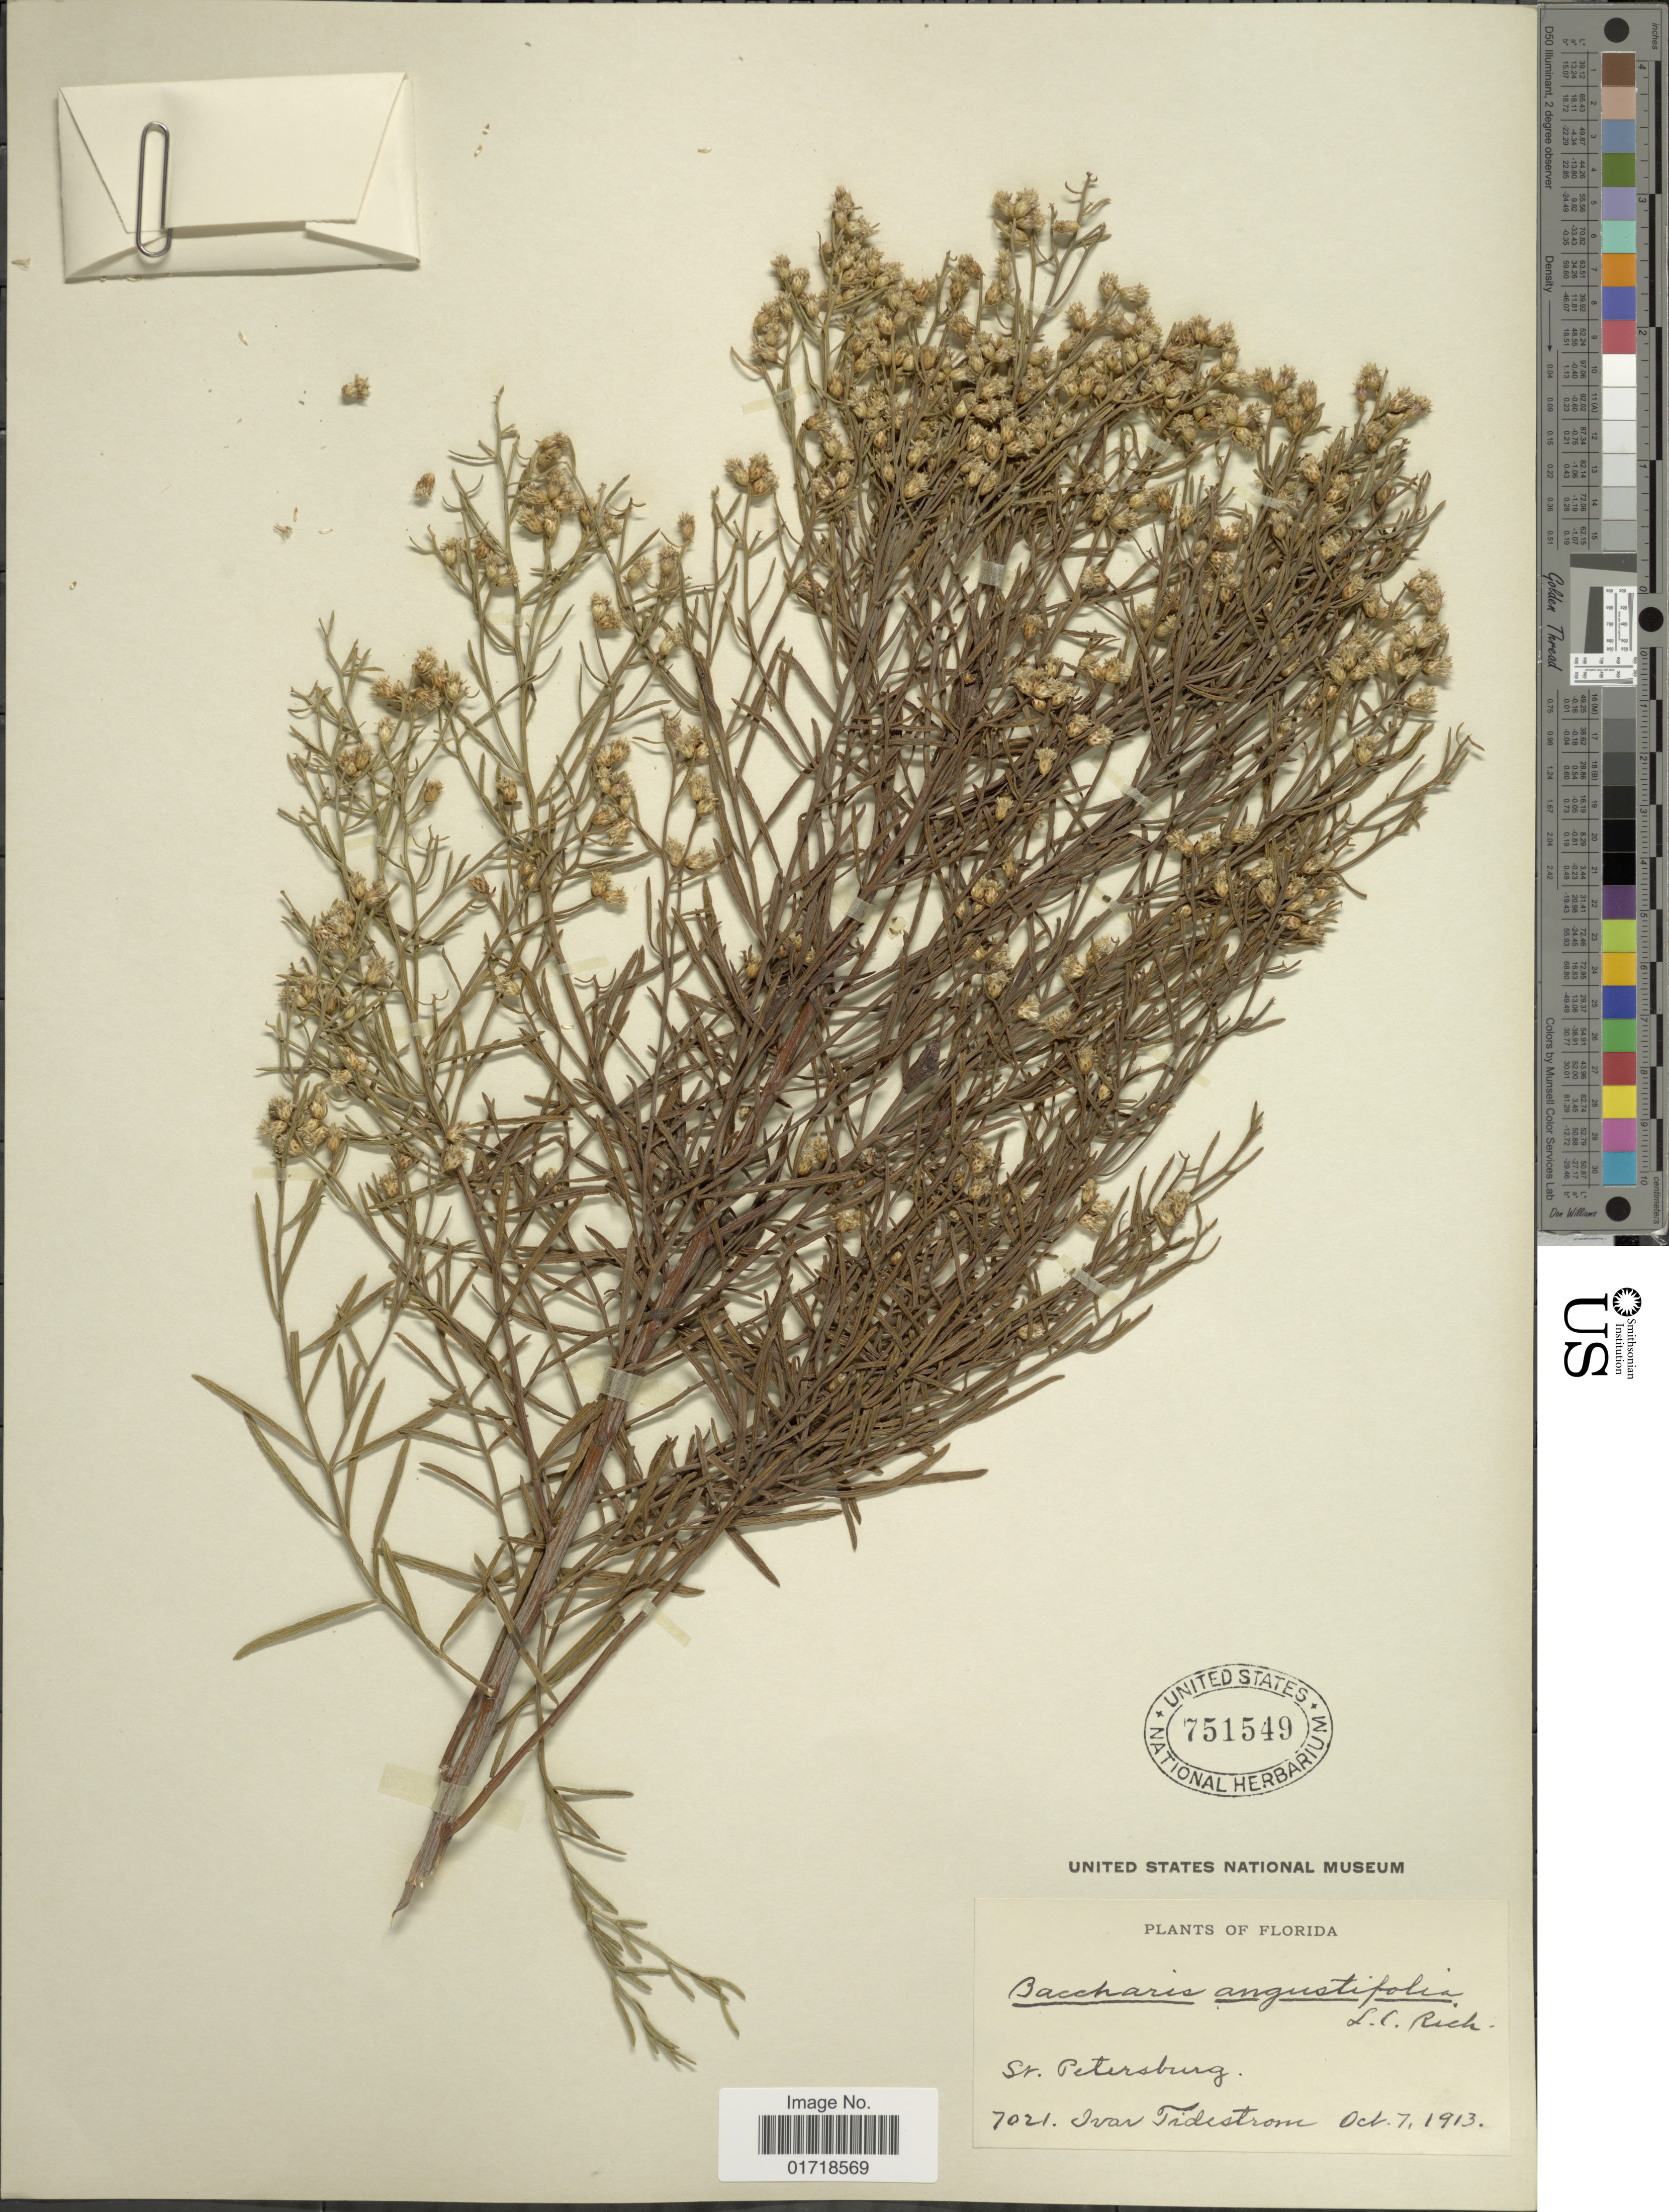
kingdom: Plantae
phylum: Tracheophyta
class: Magnoliopsida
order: Asterales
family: Asteraceae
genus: Baccharis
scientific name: Baccharis angustifolia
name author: Michx.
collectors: I. F. Tidestrom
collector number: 7021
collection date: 1913-10-07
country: United States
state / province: Florida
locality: St. Petersburg.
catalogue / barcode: US 751549